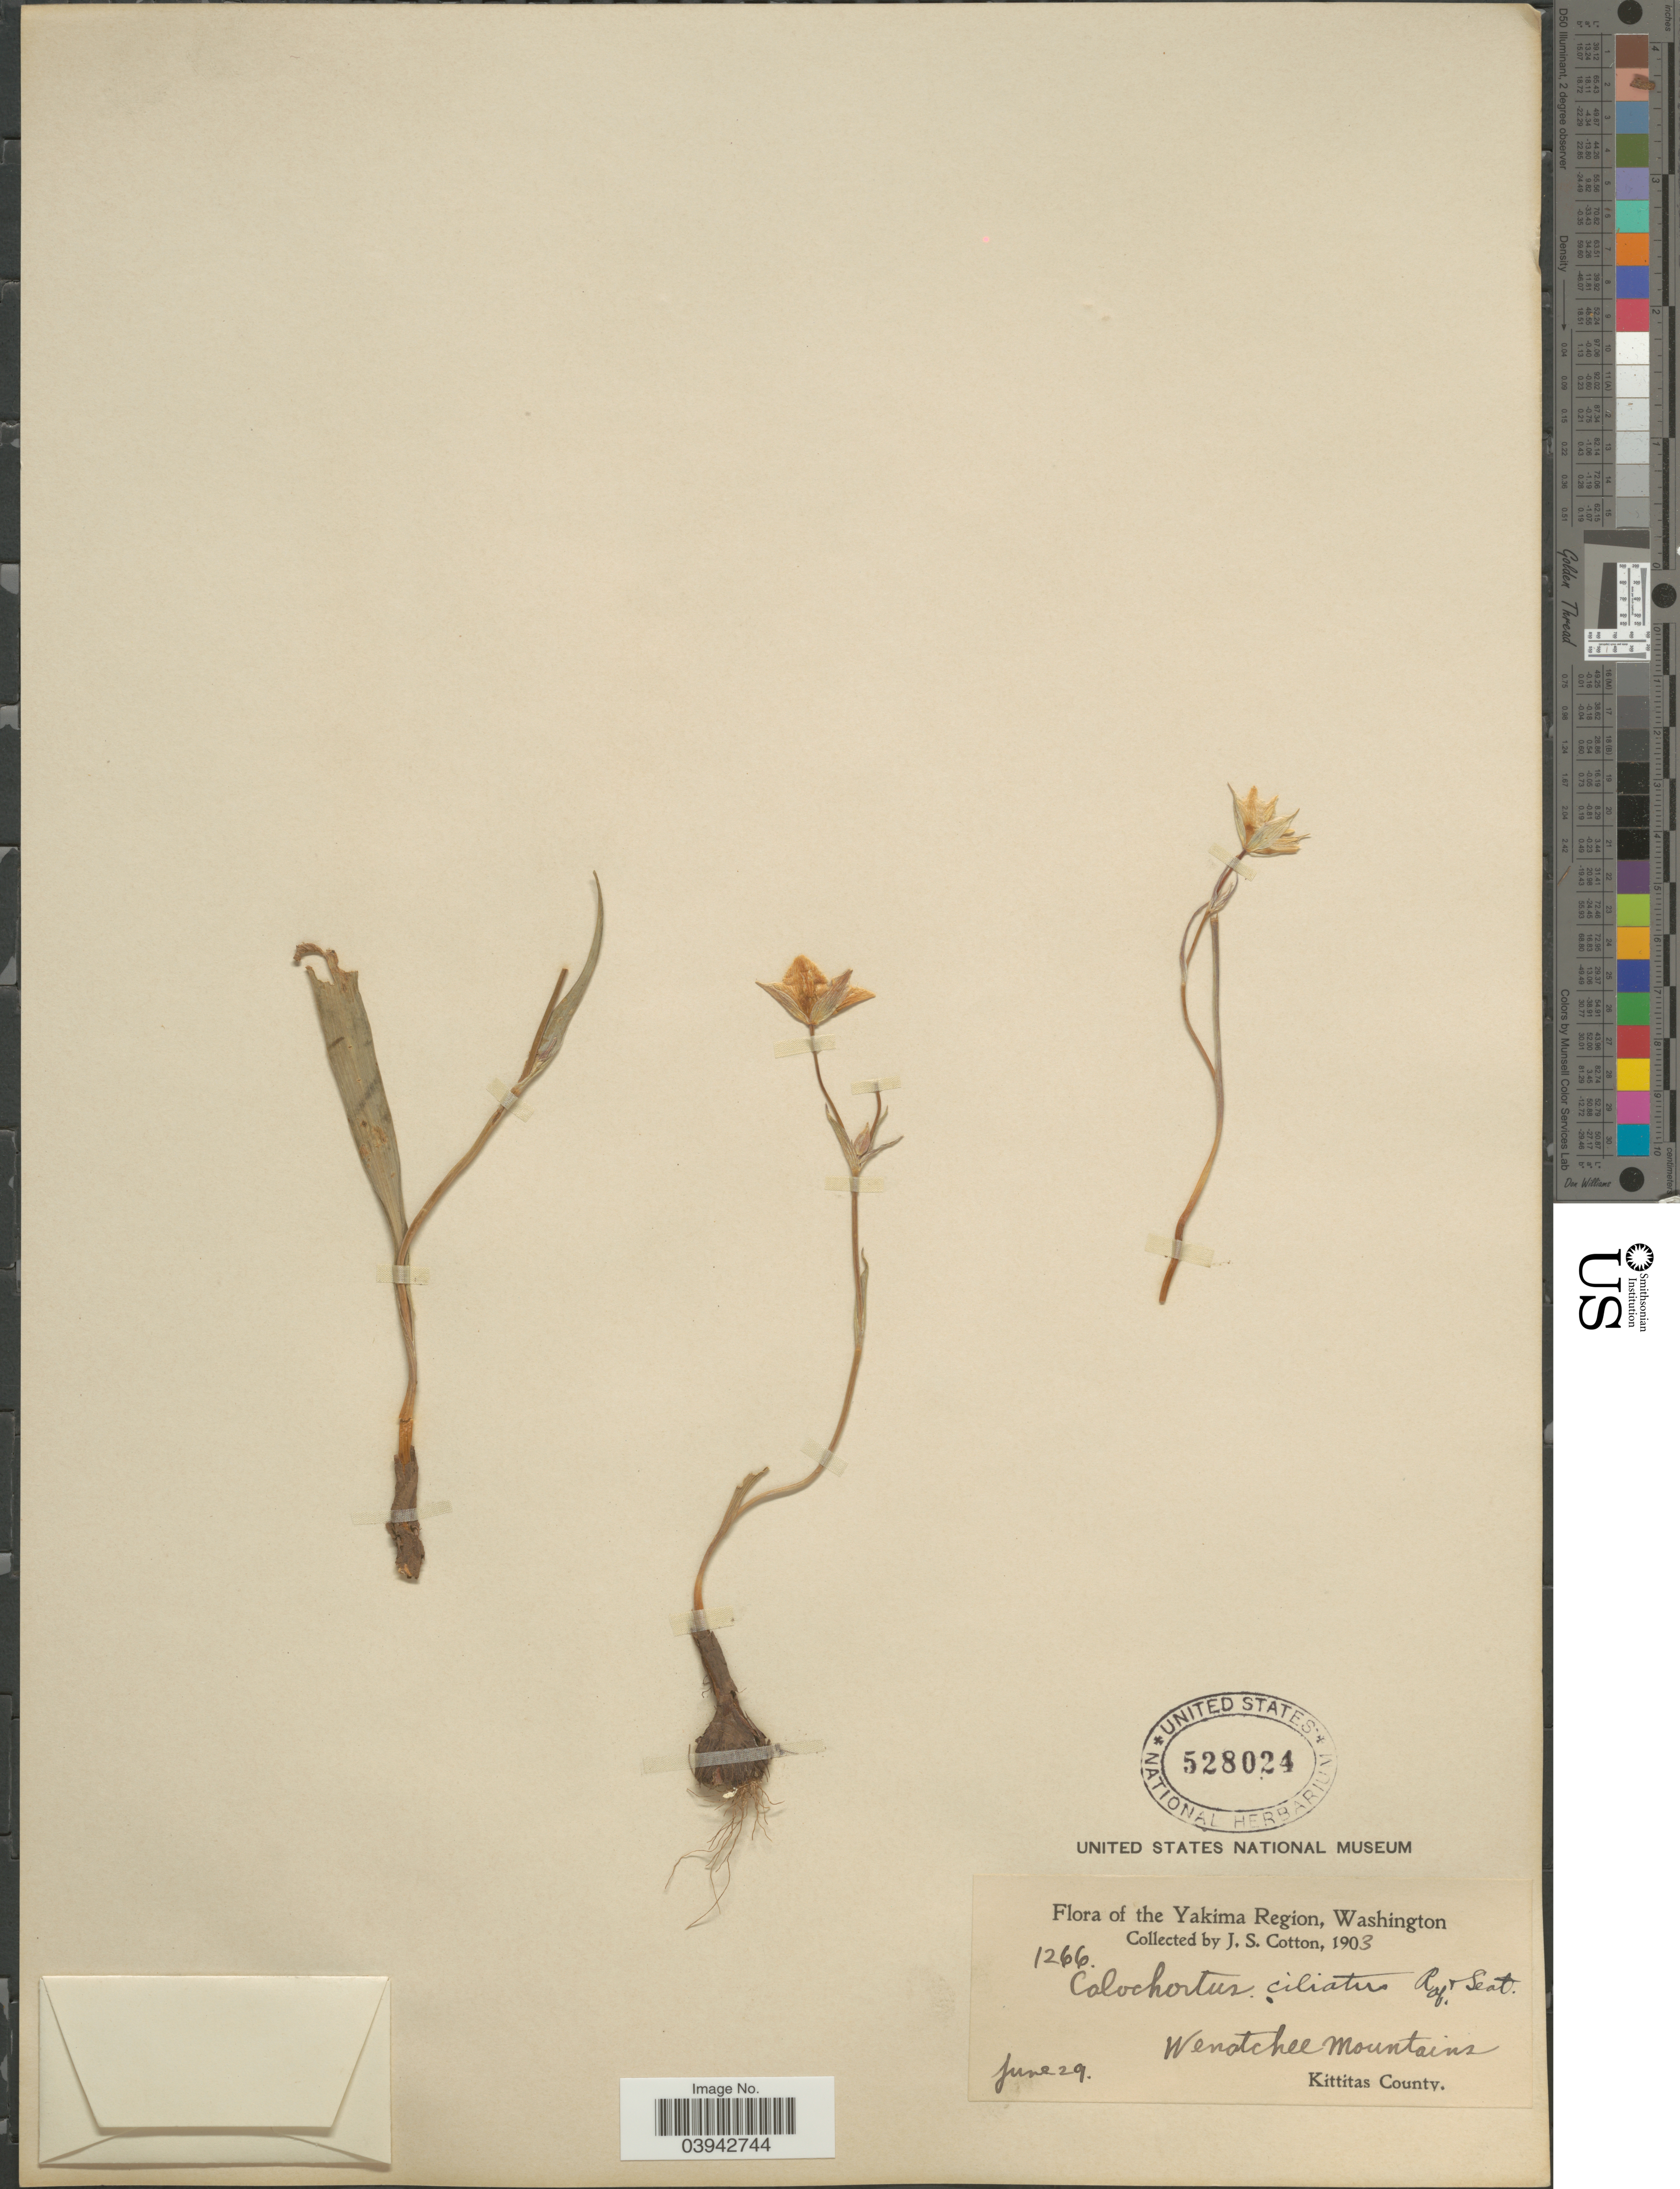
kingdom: Plantae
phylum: Tracheophyta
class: Liliopsida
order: Liliales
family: Liliaceae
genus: Calochortus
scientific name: Calochortus lyallii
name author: Baker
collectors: J. S. Cotton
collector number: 1266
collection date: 1903-06-29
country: United States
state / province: Washington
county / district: Kittitas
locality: The Yakima Region. Wenatchee Mountains. Kittitas County.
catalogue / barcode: US 528024